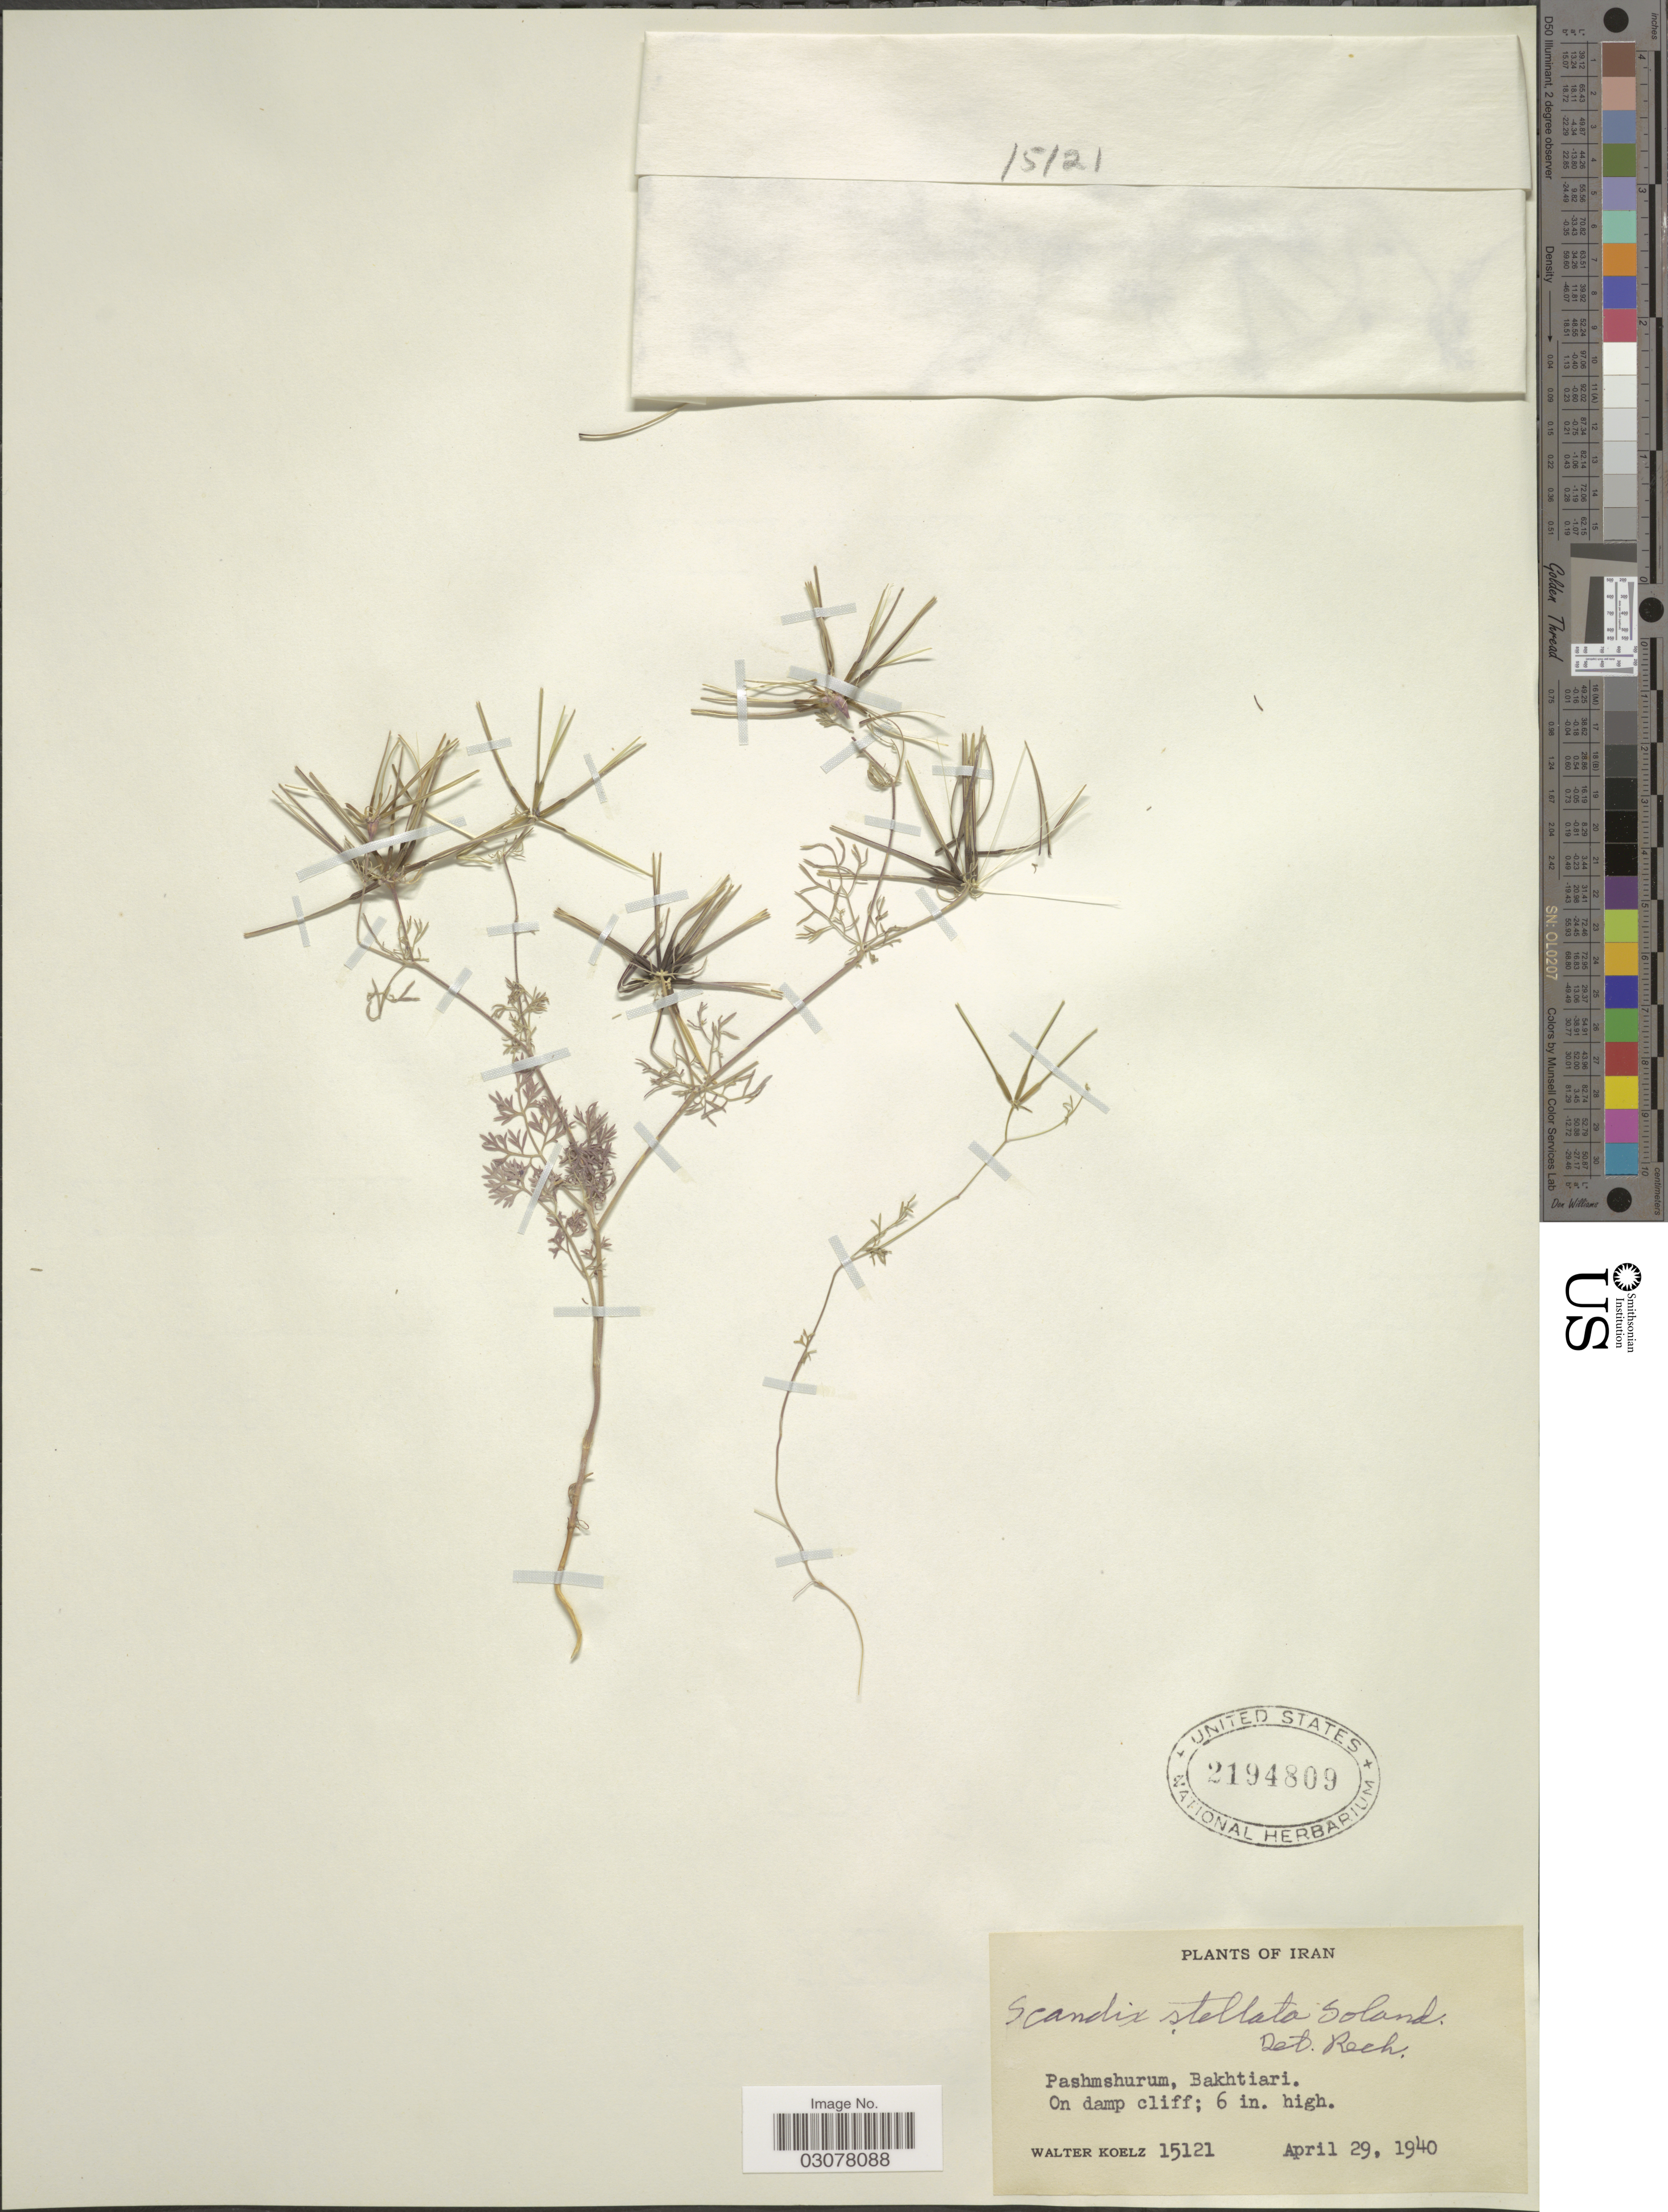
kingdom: Plantae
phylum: Tracheophyta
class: Magnoliopsida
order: Apiales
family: Apiaceae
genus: Scandix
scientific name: Scandix stellata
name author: Banks & Sol.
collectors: W. N. Koelz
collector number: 15121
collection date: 1940-04-29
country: Iran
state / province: Chahar Mahaal and Bakhtiari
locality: Pashmshurum, Bakhtiari.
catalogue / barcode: US 2194809